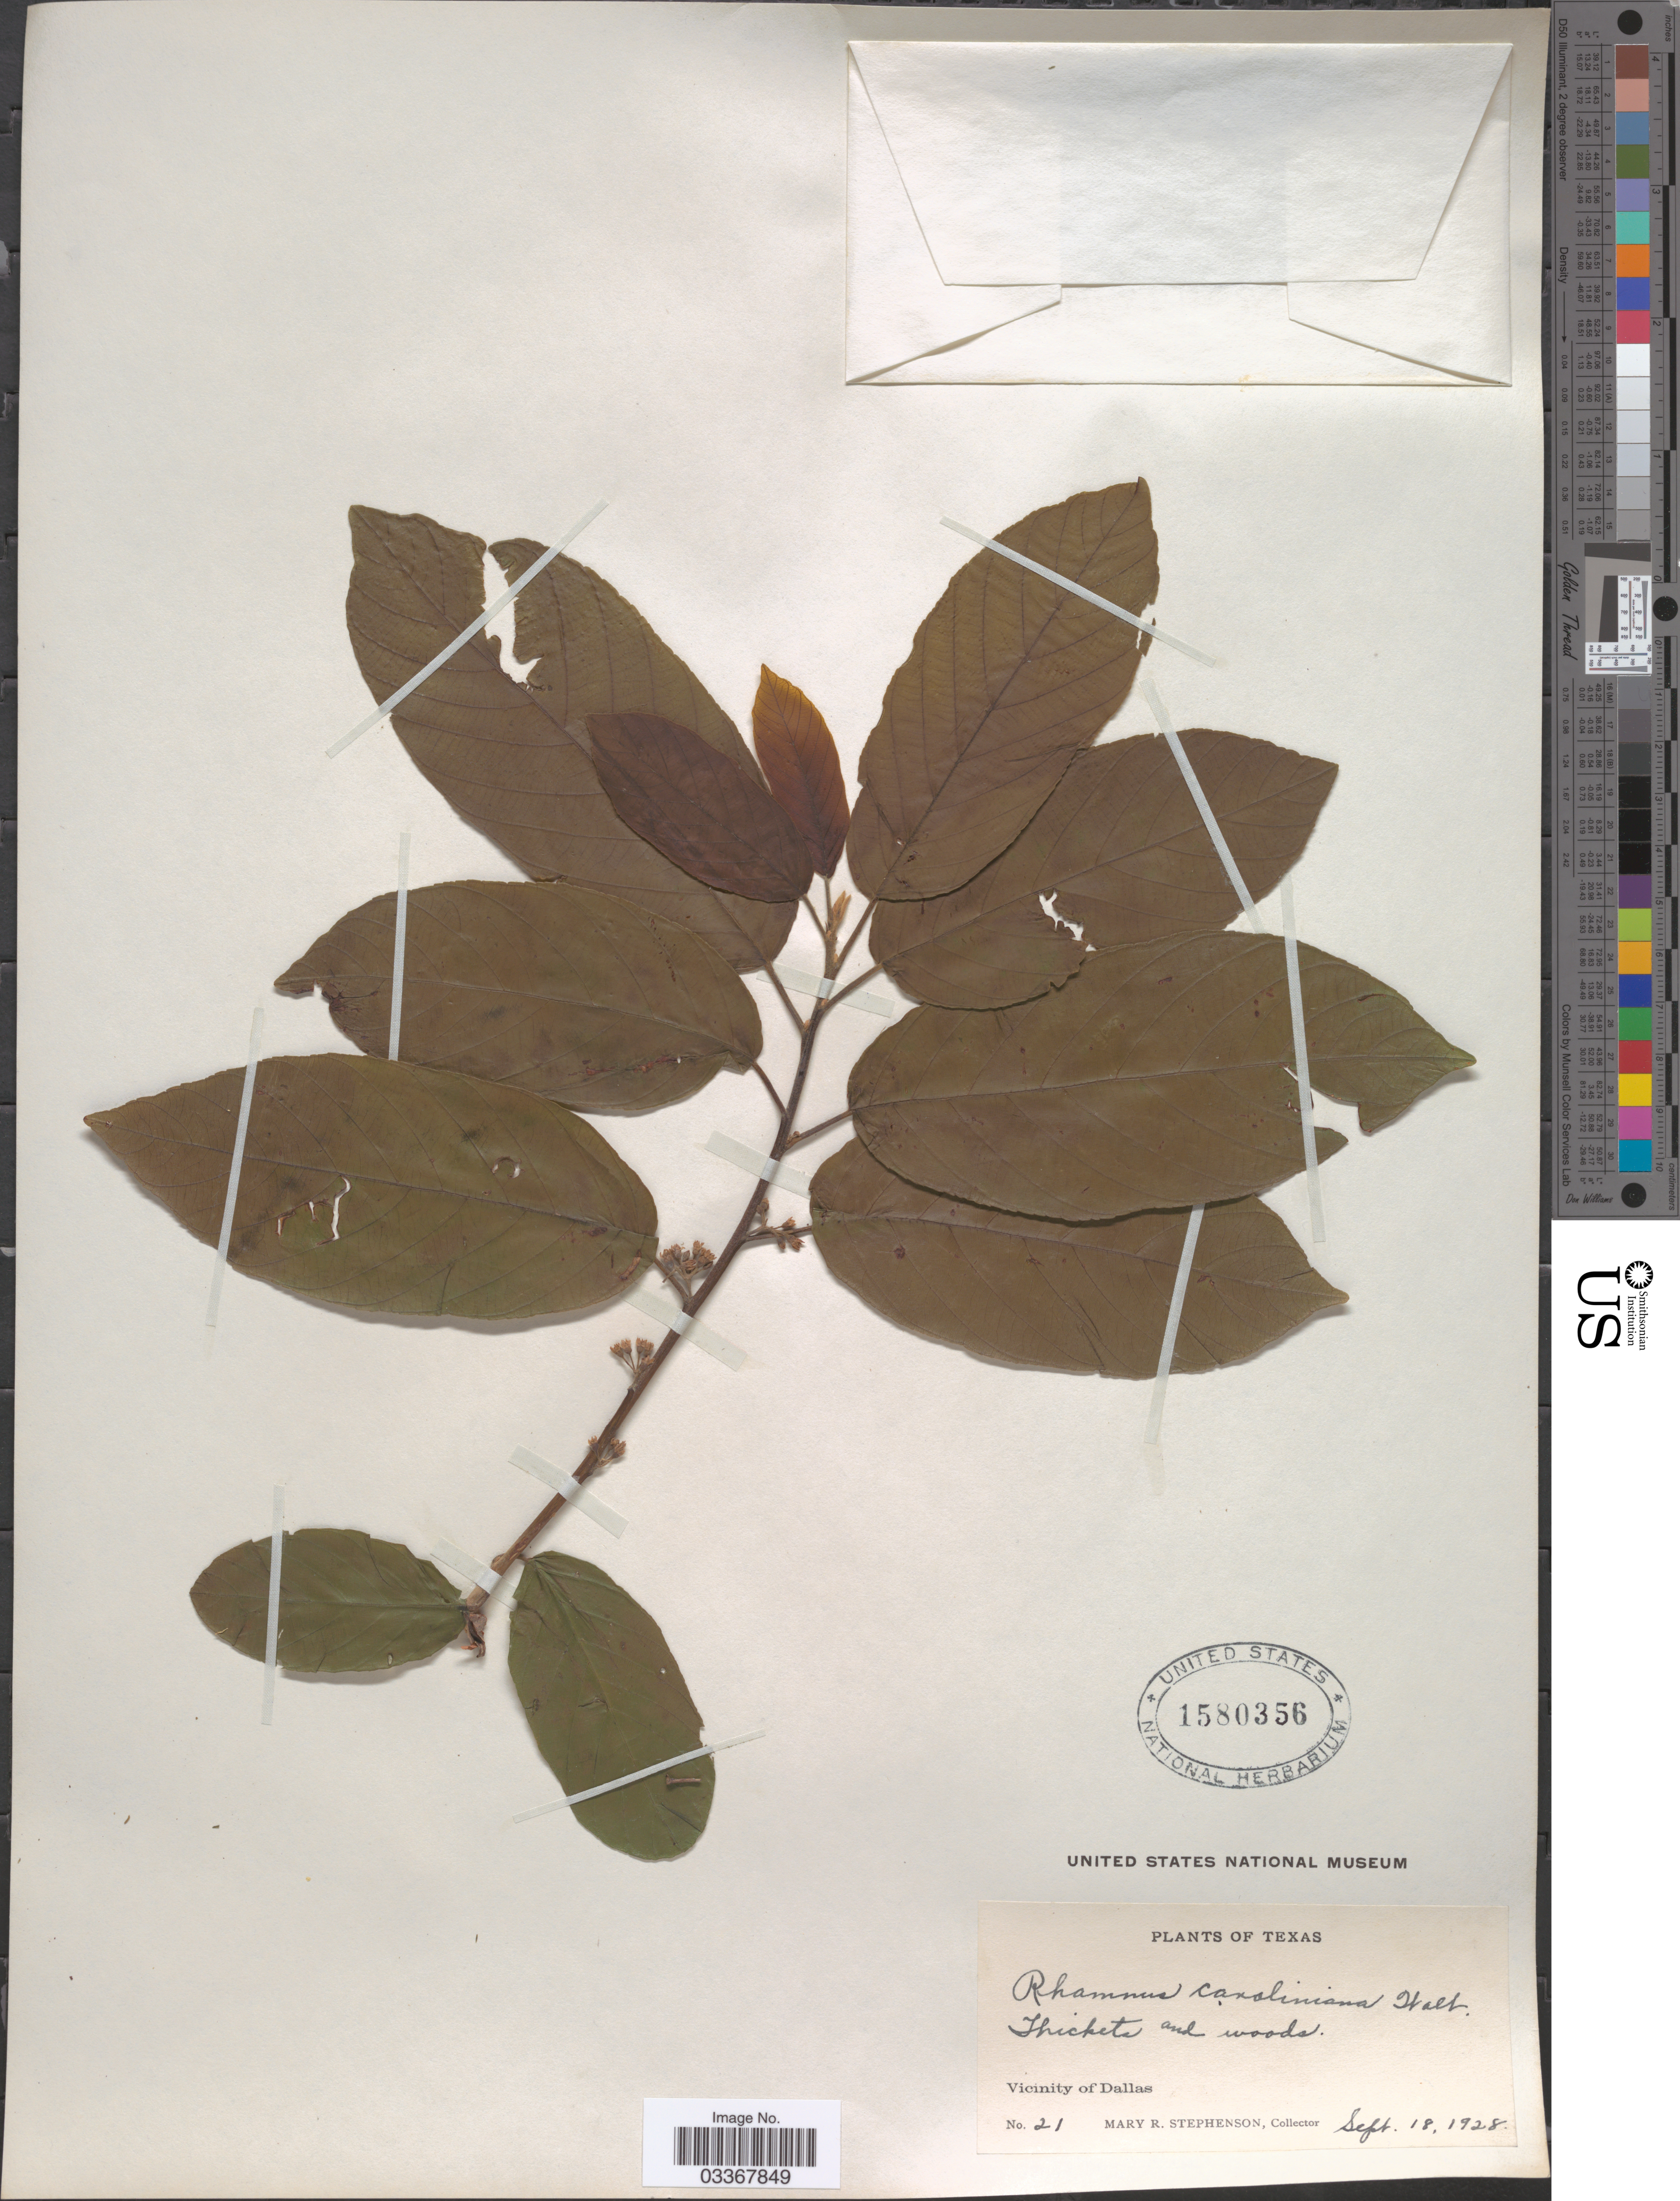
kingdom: Plantae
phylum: Tracheophyta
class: Magnoliopsida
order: Rosales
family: Rhamnaceae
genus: Frangula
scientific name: Frangula caroliniana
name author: (Walter) A. Gray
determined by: Strong, Mark T., (BOT), Smithsonian Institution - National Museum of Natural History (UNITED STATES)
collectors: M. Stephenson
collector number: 21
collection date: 1928-09-18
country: United States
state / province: Texas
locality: Vicinity of Dallas.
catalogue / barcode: US 1580356